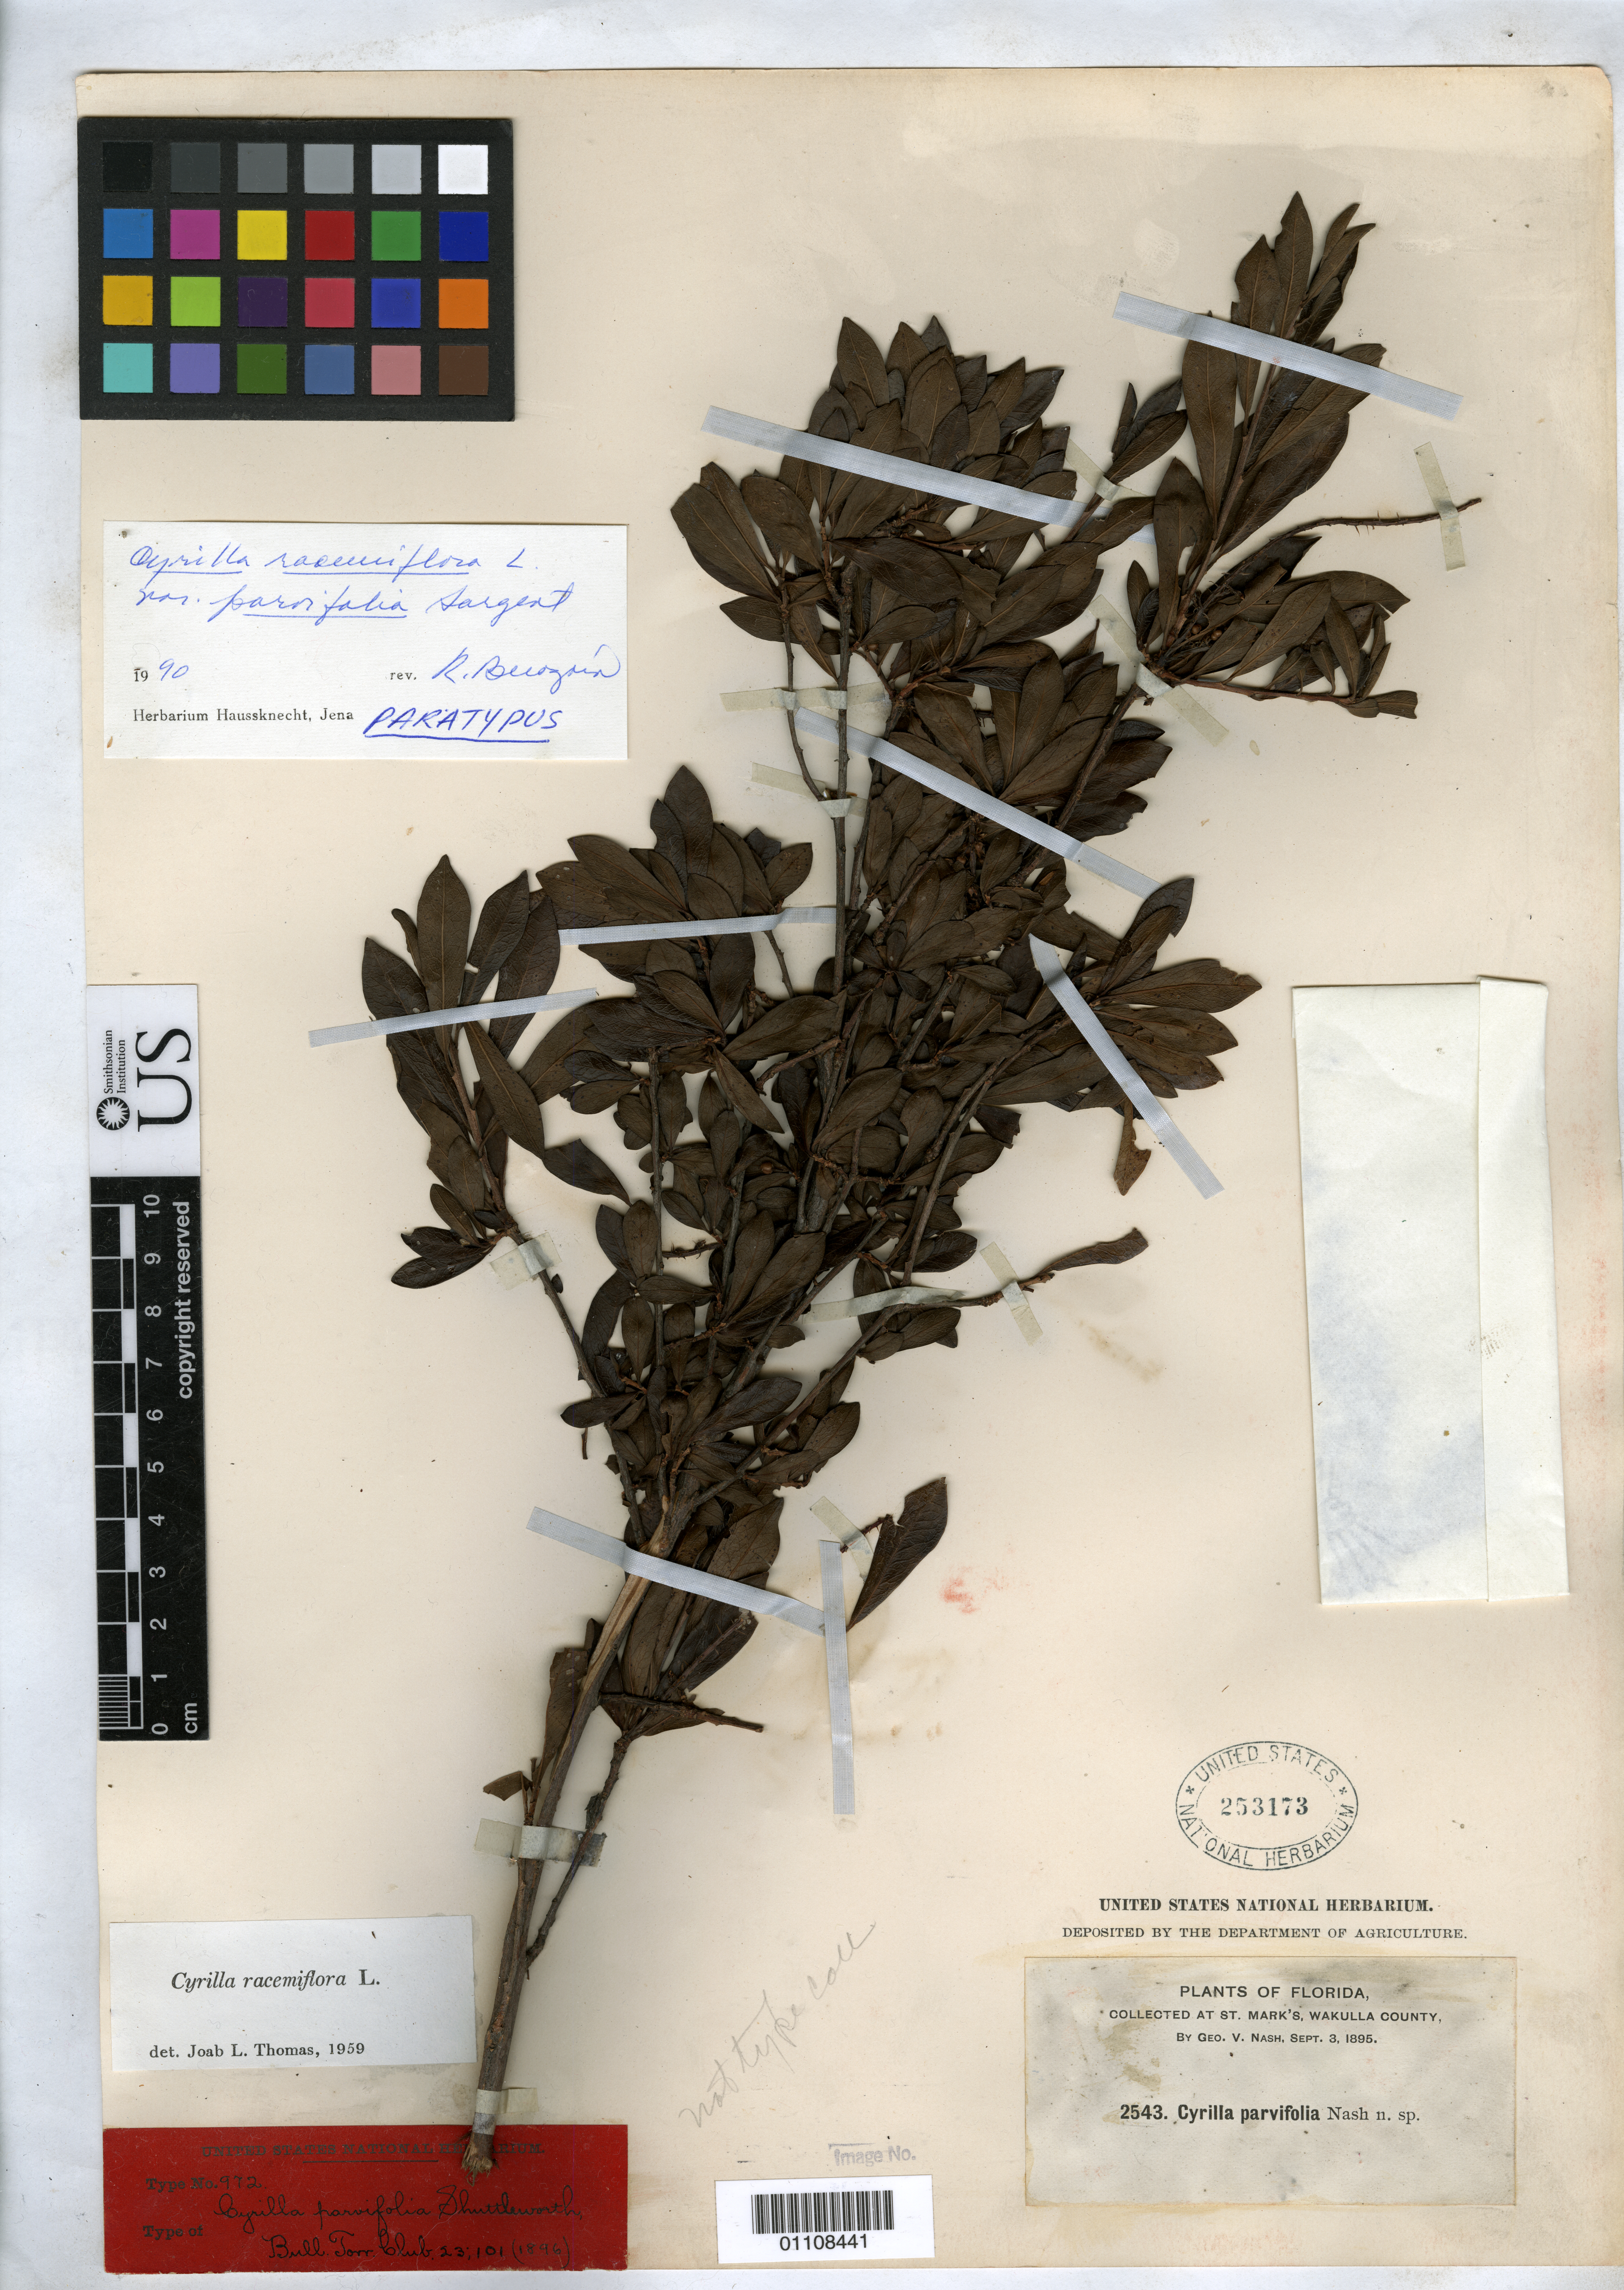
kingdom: Plantae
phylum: Tracheophyta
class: Magnoliopsida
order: Ericales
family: Cyrillaceae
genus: Cyrilla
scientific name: Cyrilla parvifolia Shuttlew. ex Nash, nom. illeg.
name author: Shuttlew. ex Nash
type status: Syntype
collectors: G. V. Nash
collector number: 2543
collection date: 1895-09-03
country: United States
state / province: Florida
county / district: Wakulla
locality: St. Mark's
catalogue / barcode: US 253173